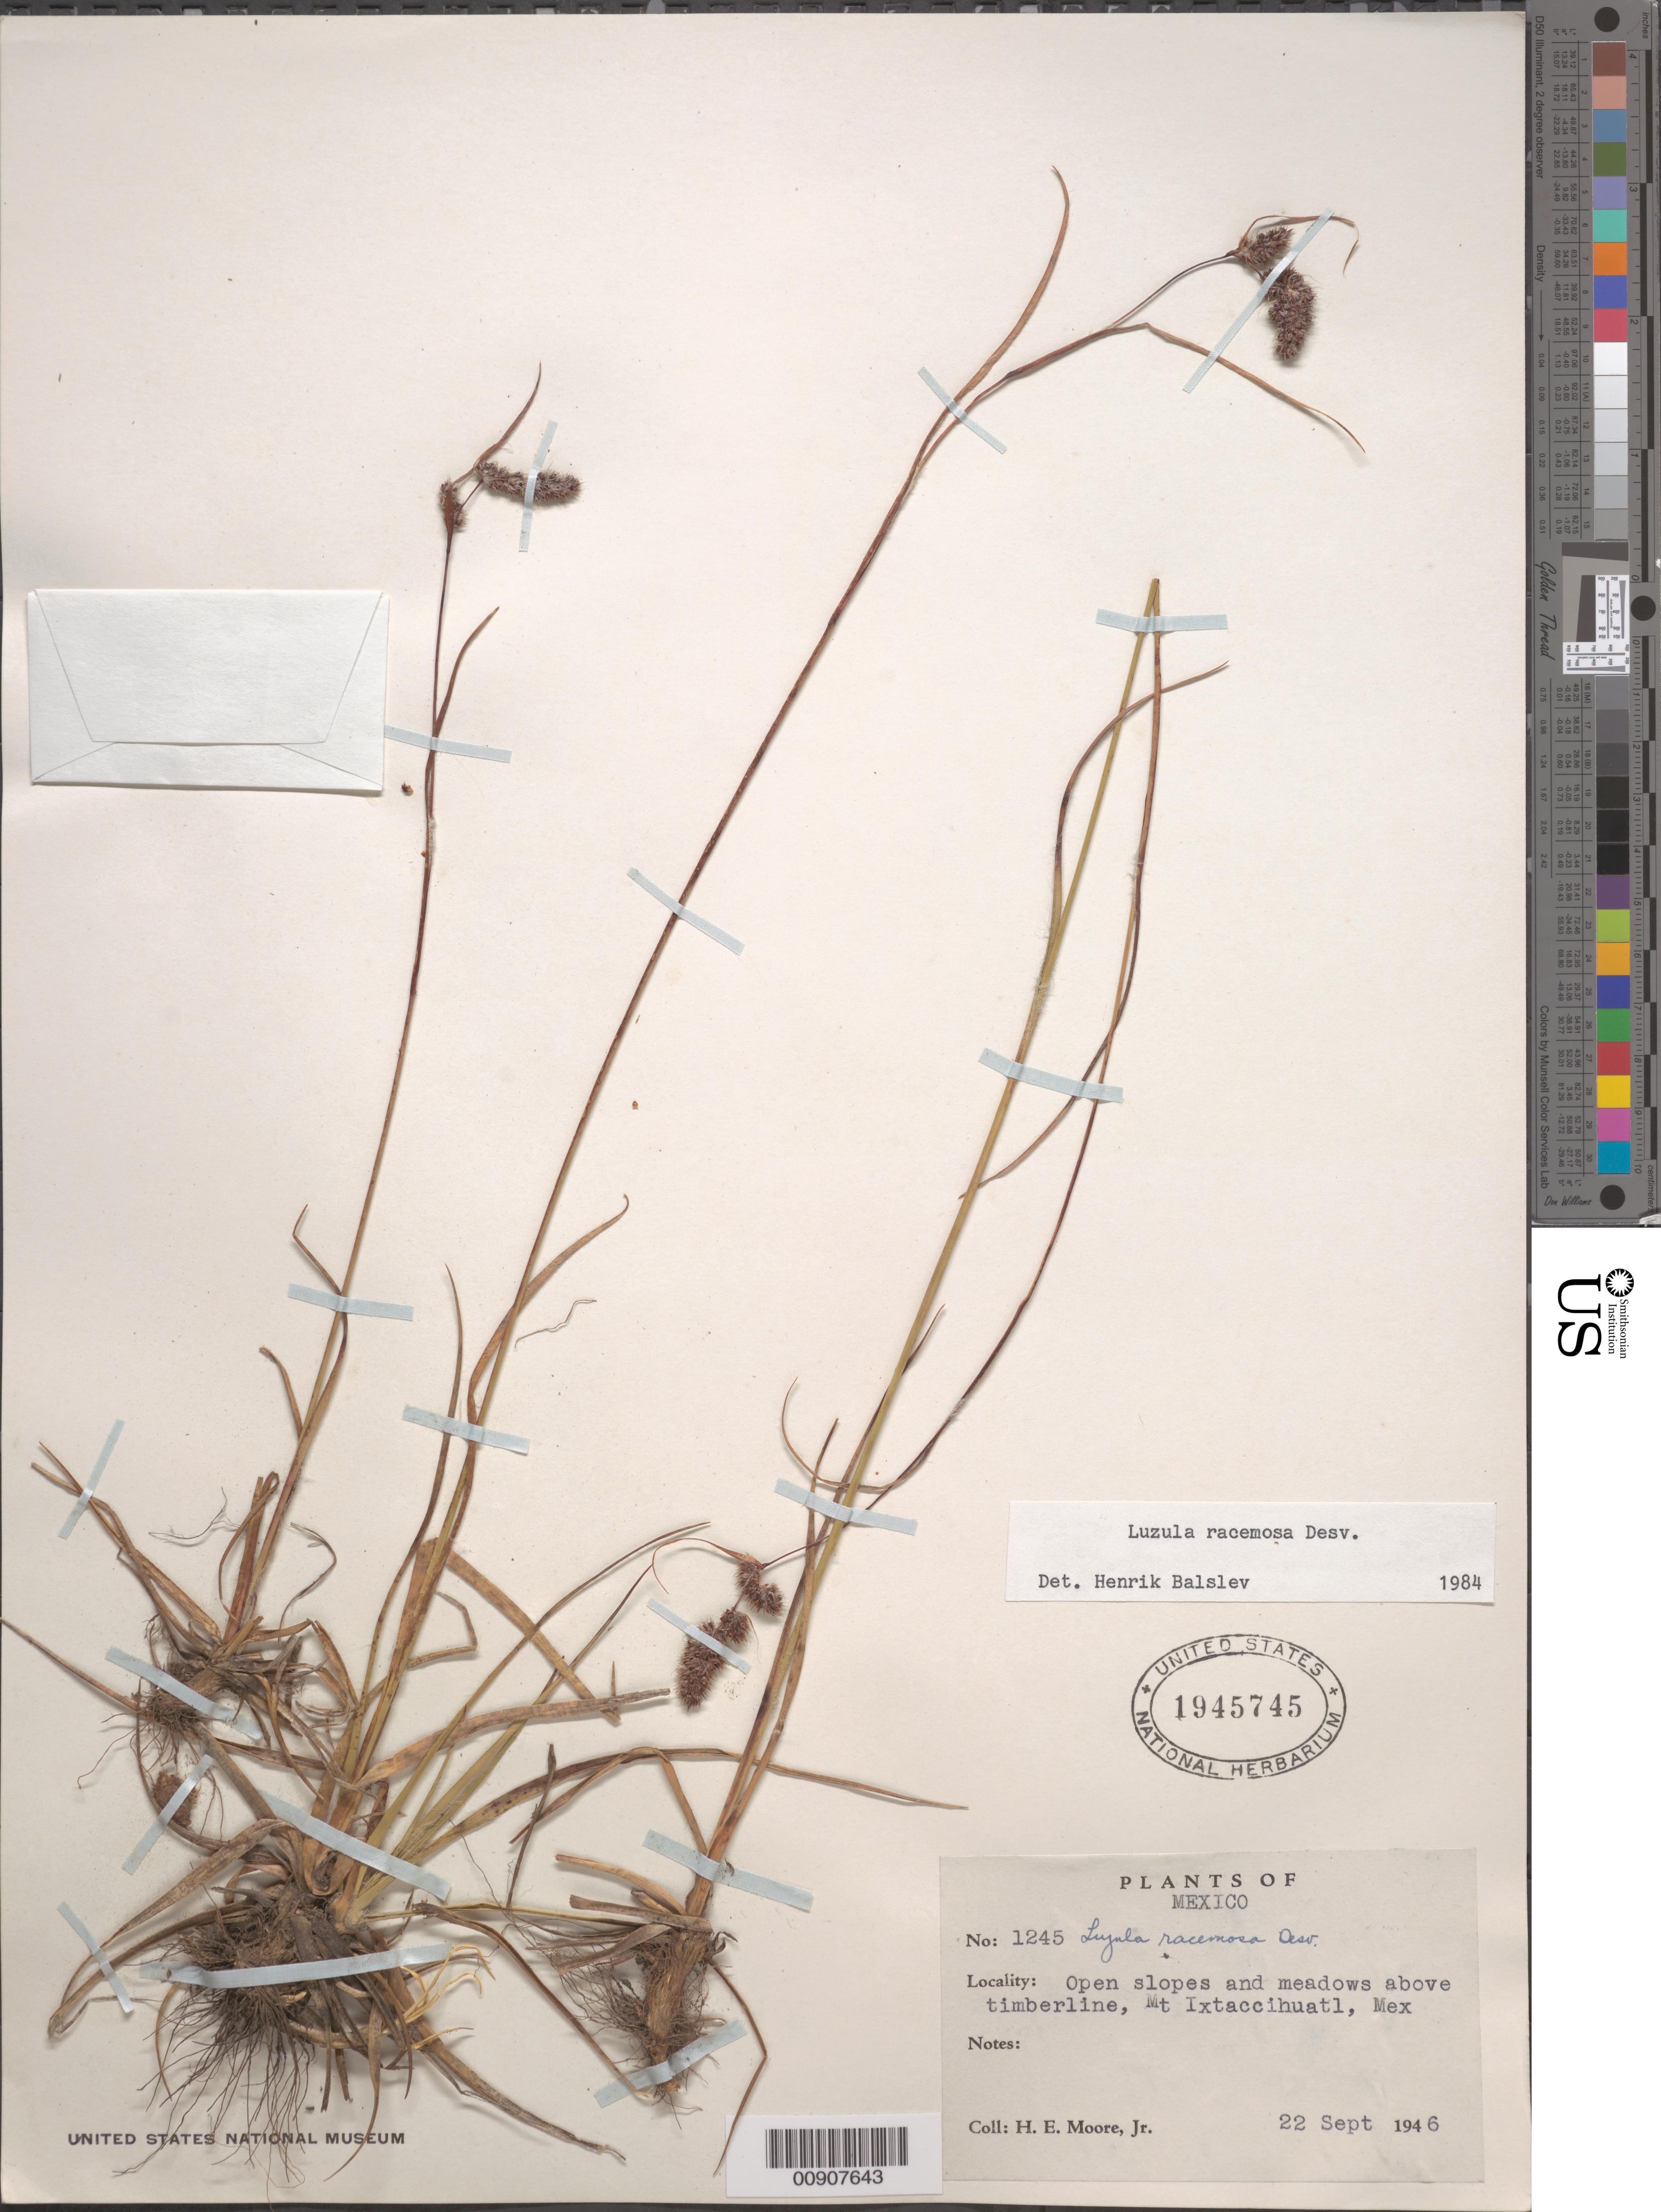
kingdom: Plantae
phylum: Tracheophyta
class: Liliopsida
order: Poales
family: Juncaceae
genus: Luzula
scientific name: Luzula racemosa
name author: Desv.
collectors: H. E. Moore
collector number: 1245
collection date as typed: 22 Sep 1946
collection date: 1946-09-22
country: Mexico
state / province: México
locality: Mt. Ixtaccihuatl, Mex.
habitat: Open slopes and meadows above timberline.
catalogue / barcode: US 1945745